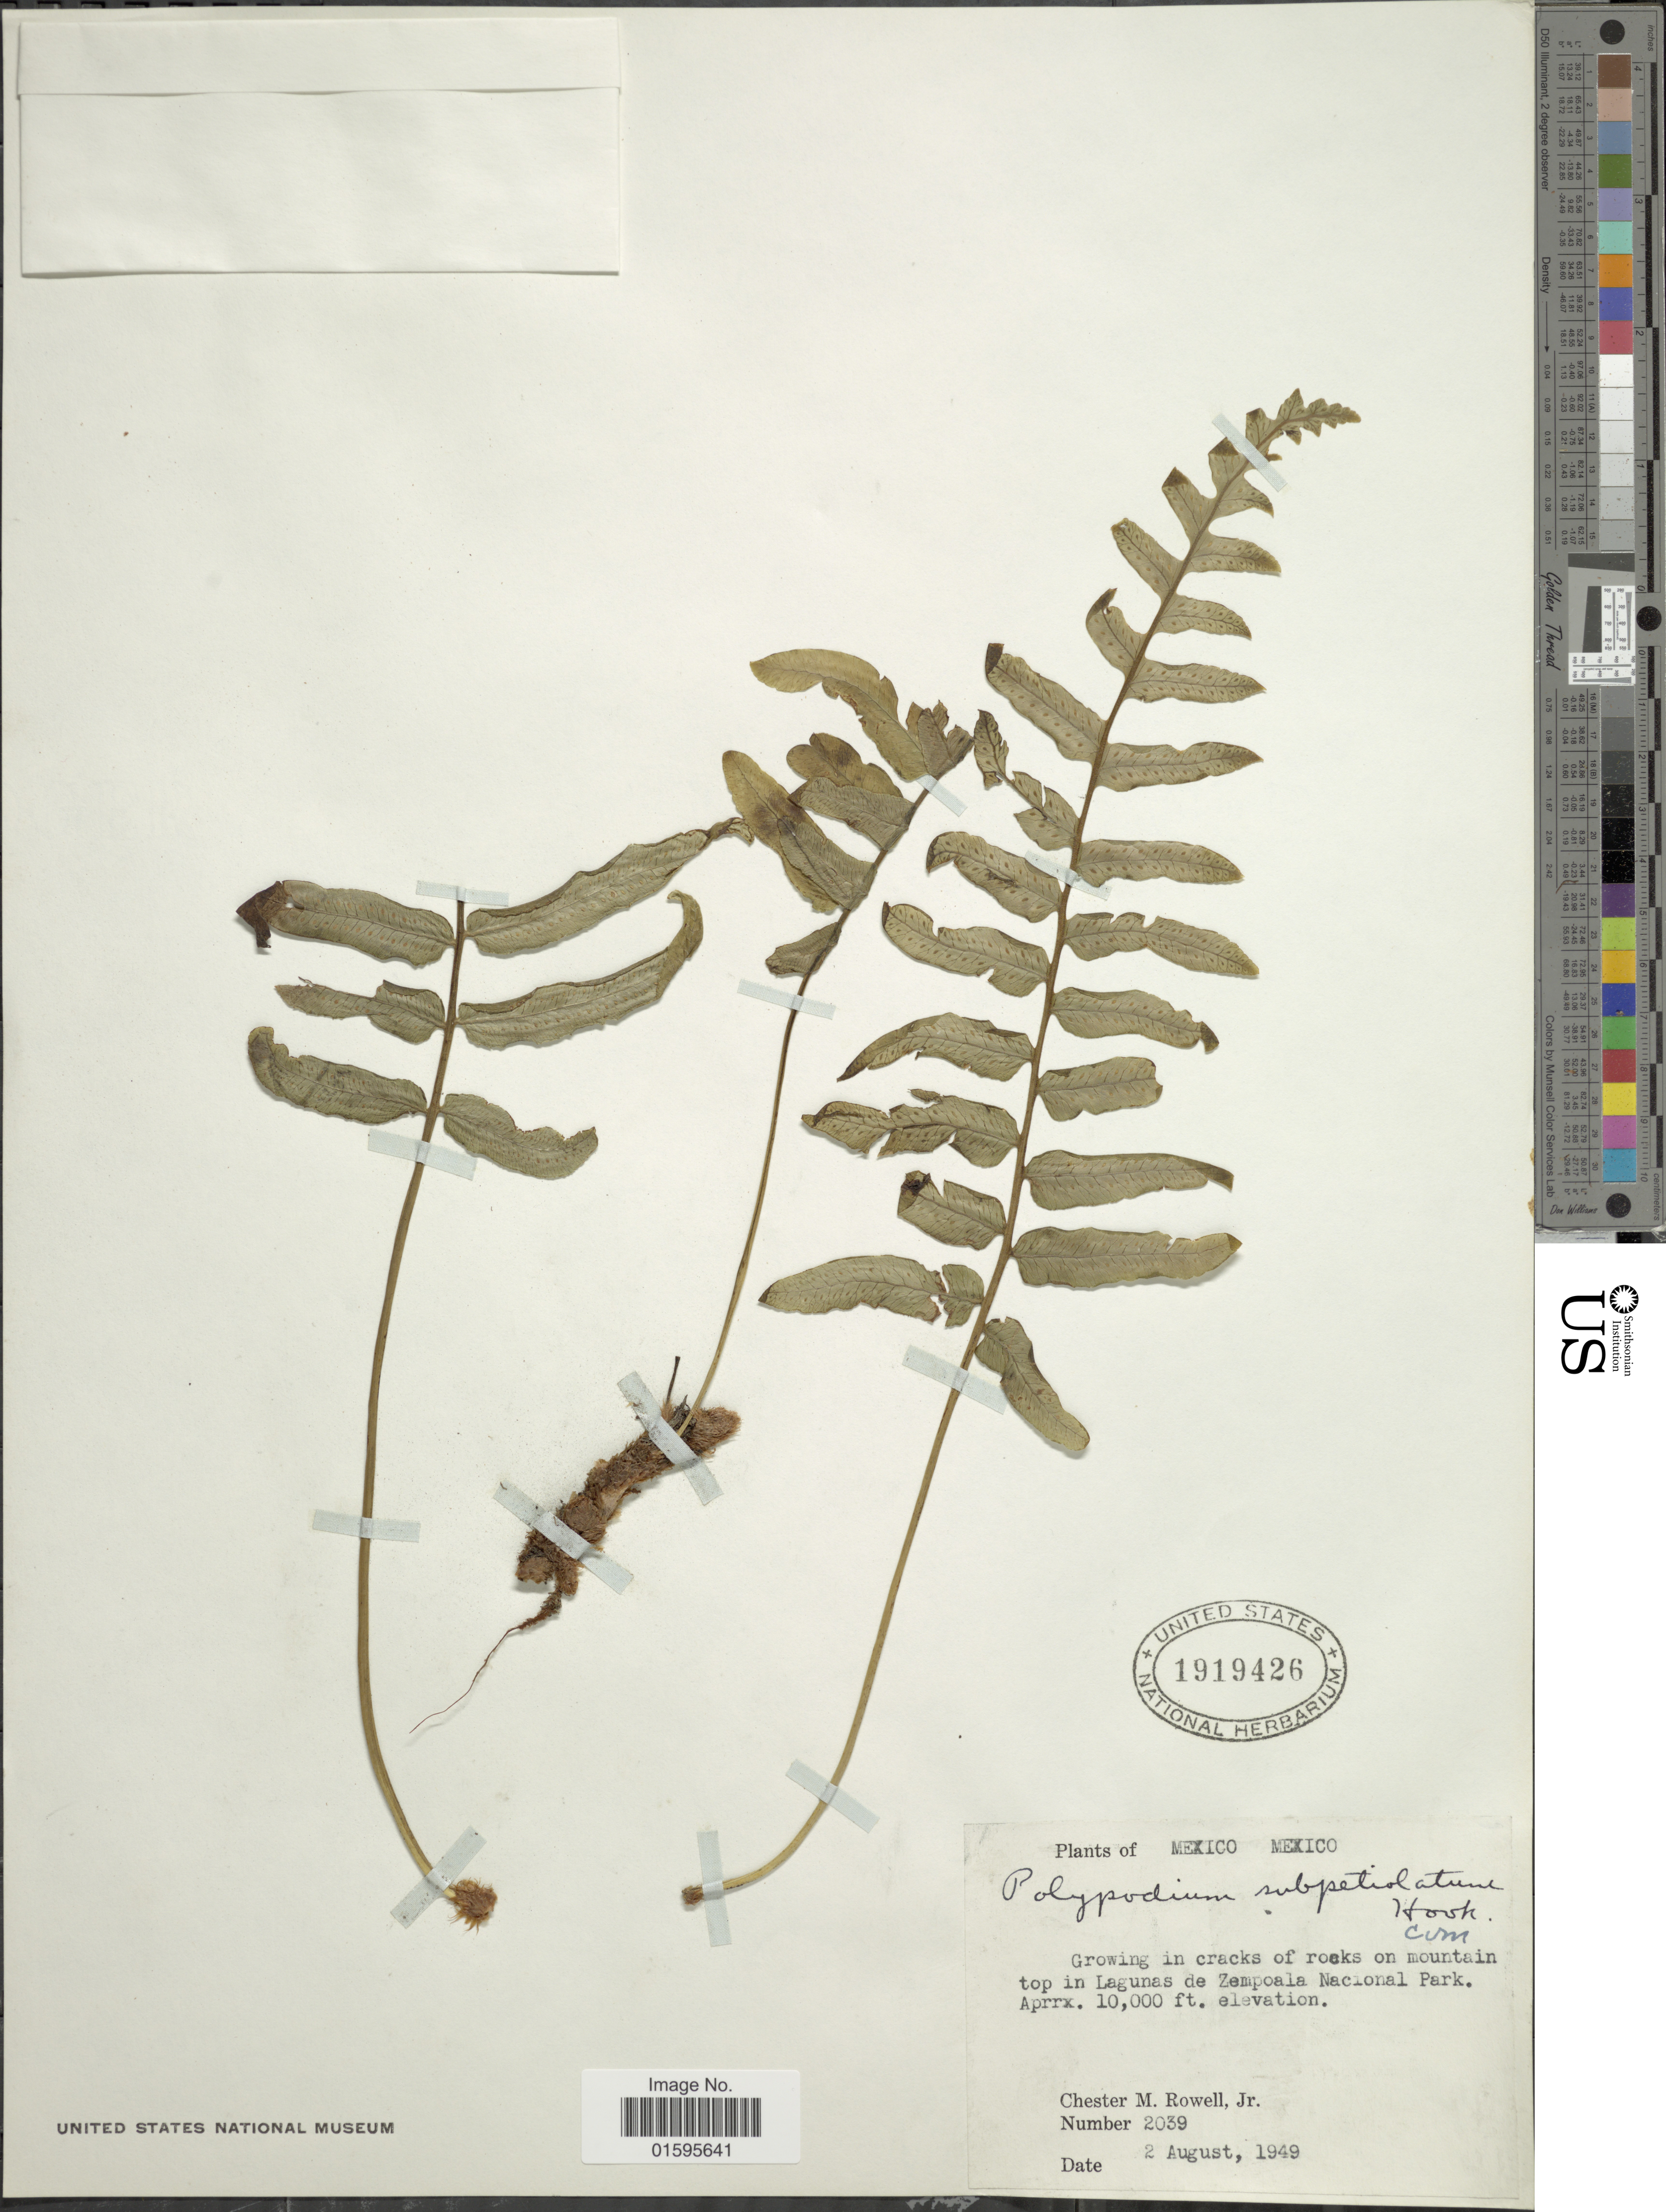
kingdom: Plantae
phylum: Tracheophyta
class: Polypodiopsida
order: Polypodiales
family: Polypodiaceae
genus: Polypodium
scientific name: Polypodium subpetiolatum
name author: Hook.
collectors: C. M. Rowell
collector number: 2039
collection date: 1949-08-02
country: Mexico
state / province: México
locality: In Lagunas de Zempoala Nacional Park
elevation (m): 3048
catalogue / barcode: US 1919426